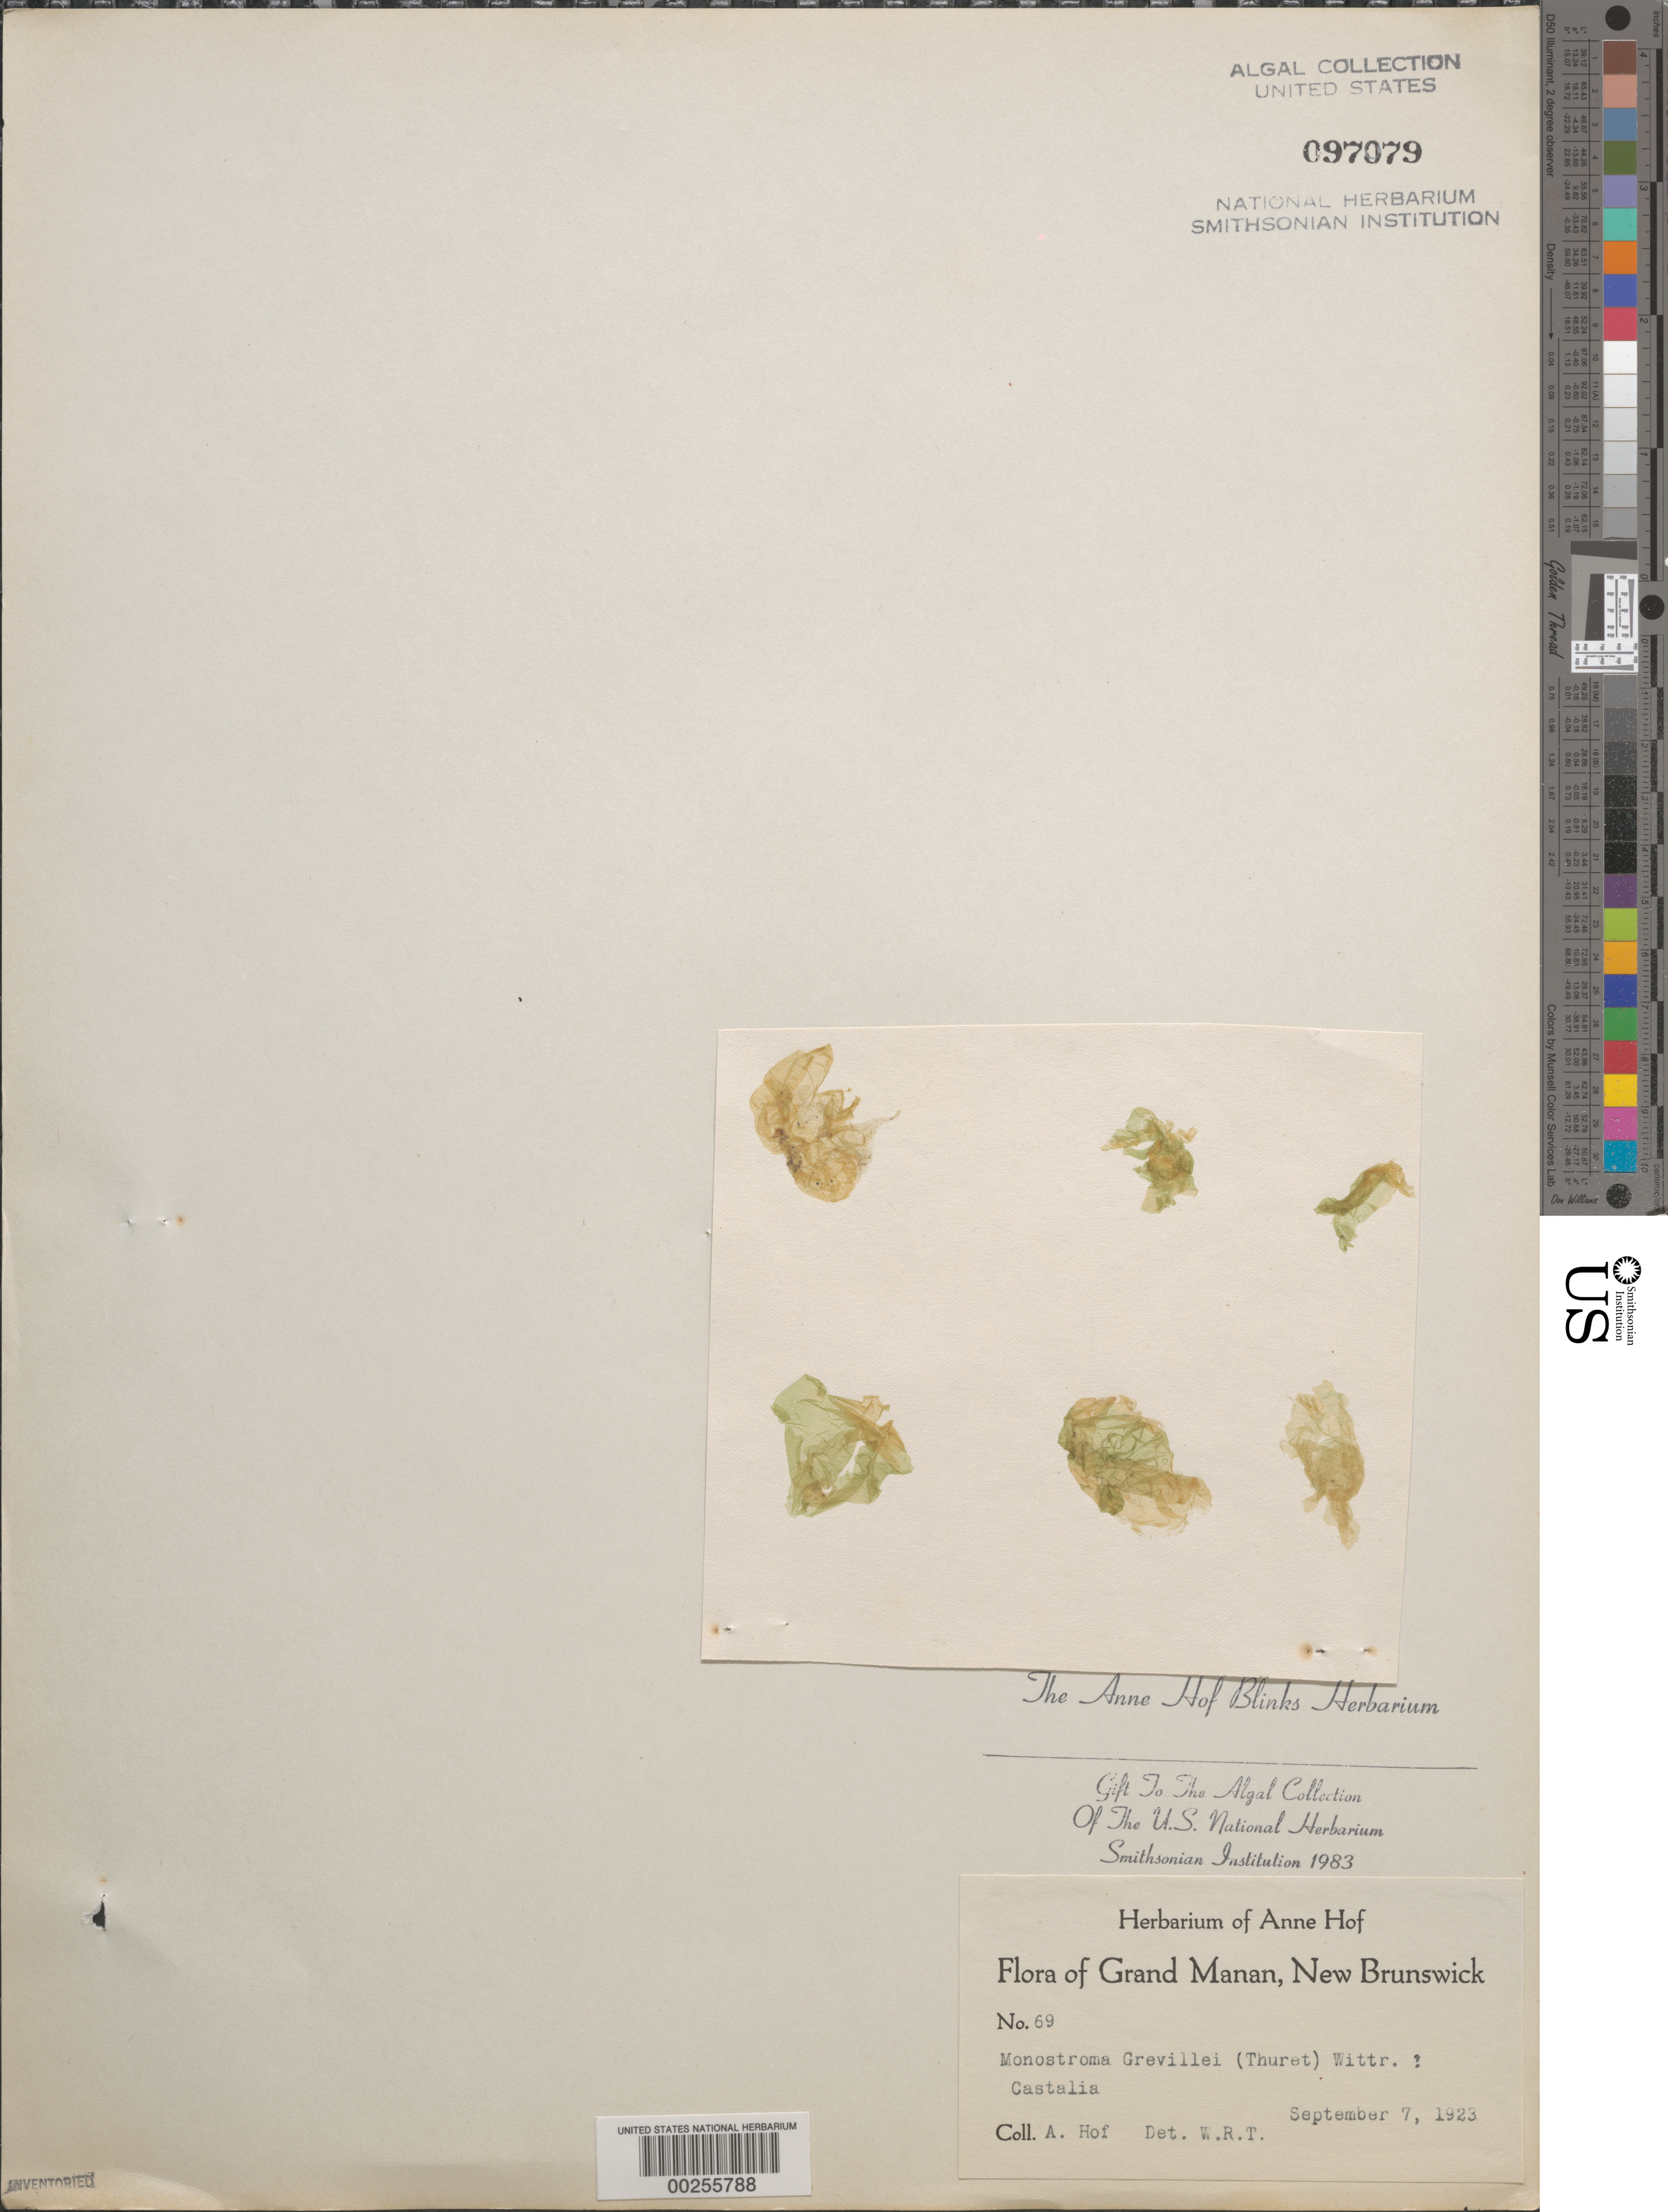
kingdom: Plantae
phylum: Chlorophyta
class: Ulvophyceae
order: Ulvales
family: Monostromataceae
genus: Monostroma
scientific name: Monostroma grevillei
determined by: Taylor, William R.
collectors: A. Blinks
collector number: AHB 69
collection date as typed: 07 Sep 1923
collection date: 1923-09-07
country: Canada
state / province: New Brunswick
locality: Grand manan, castalia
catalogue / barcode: US 97079